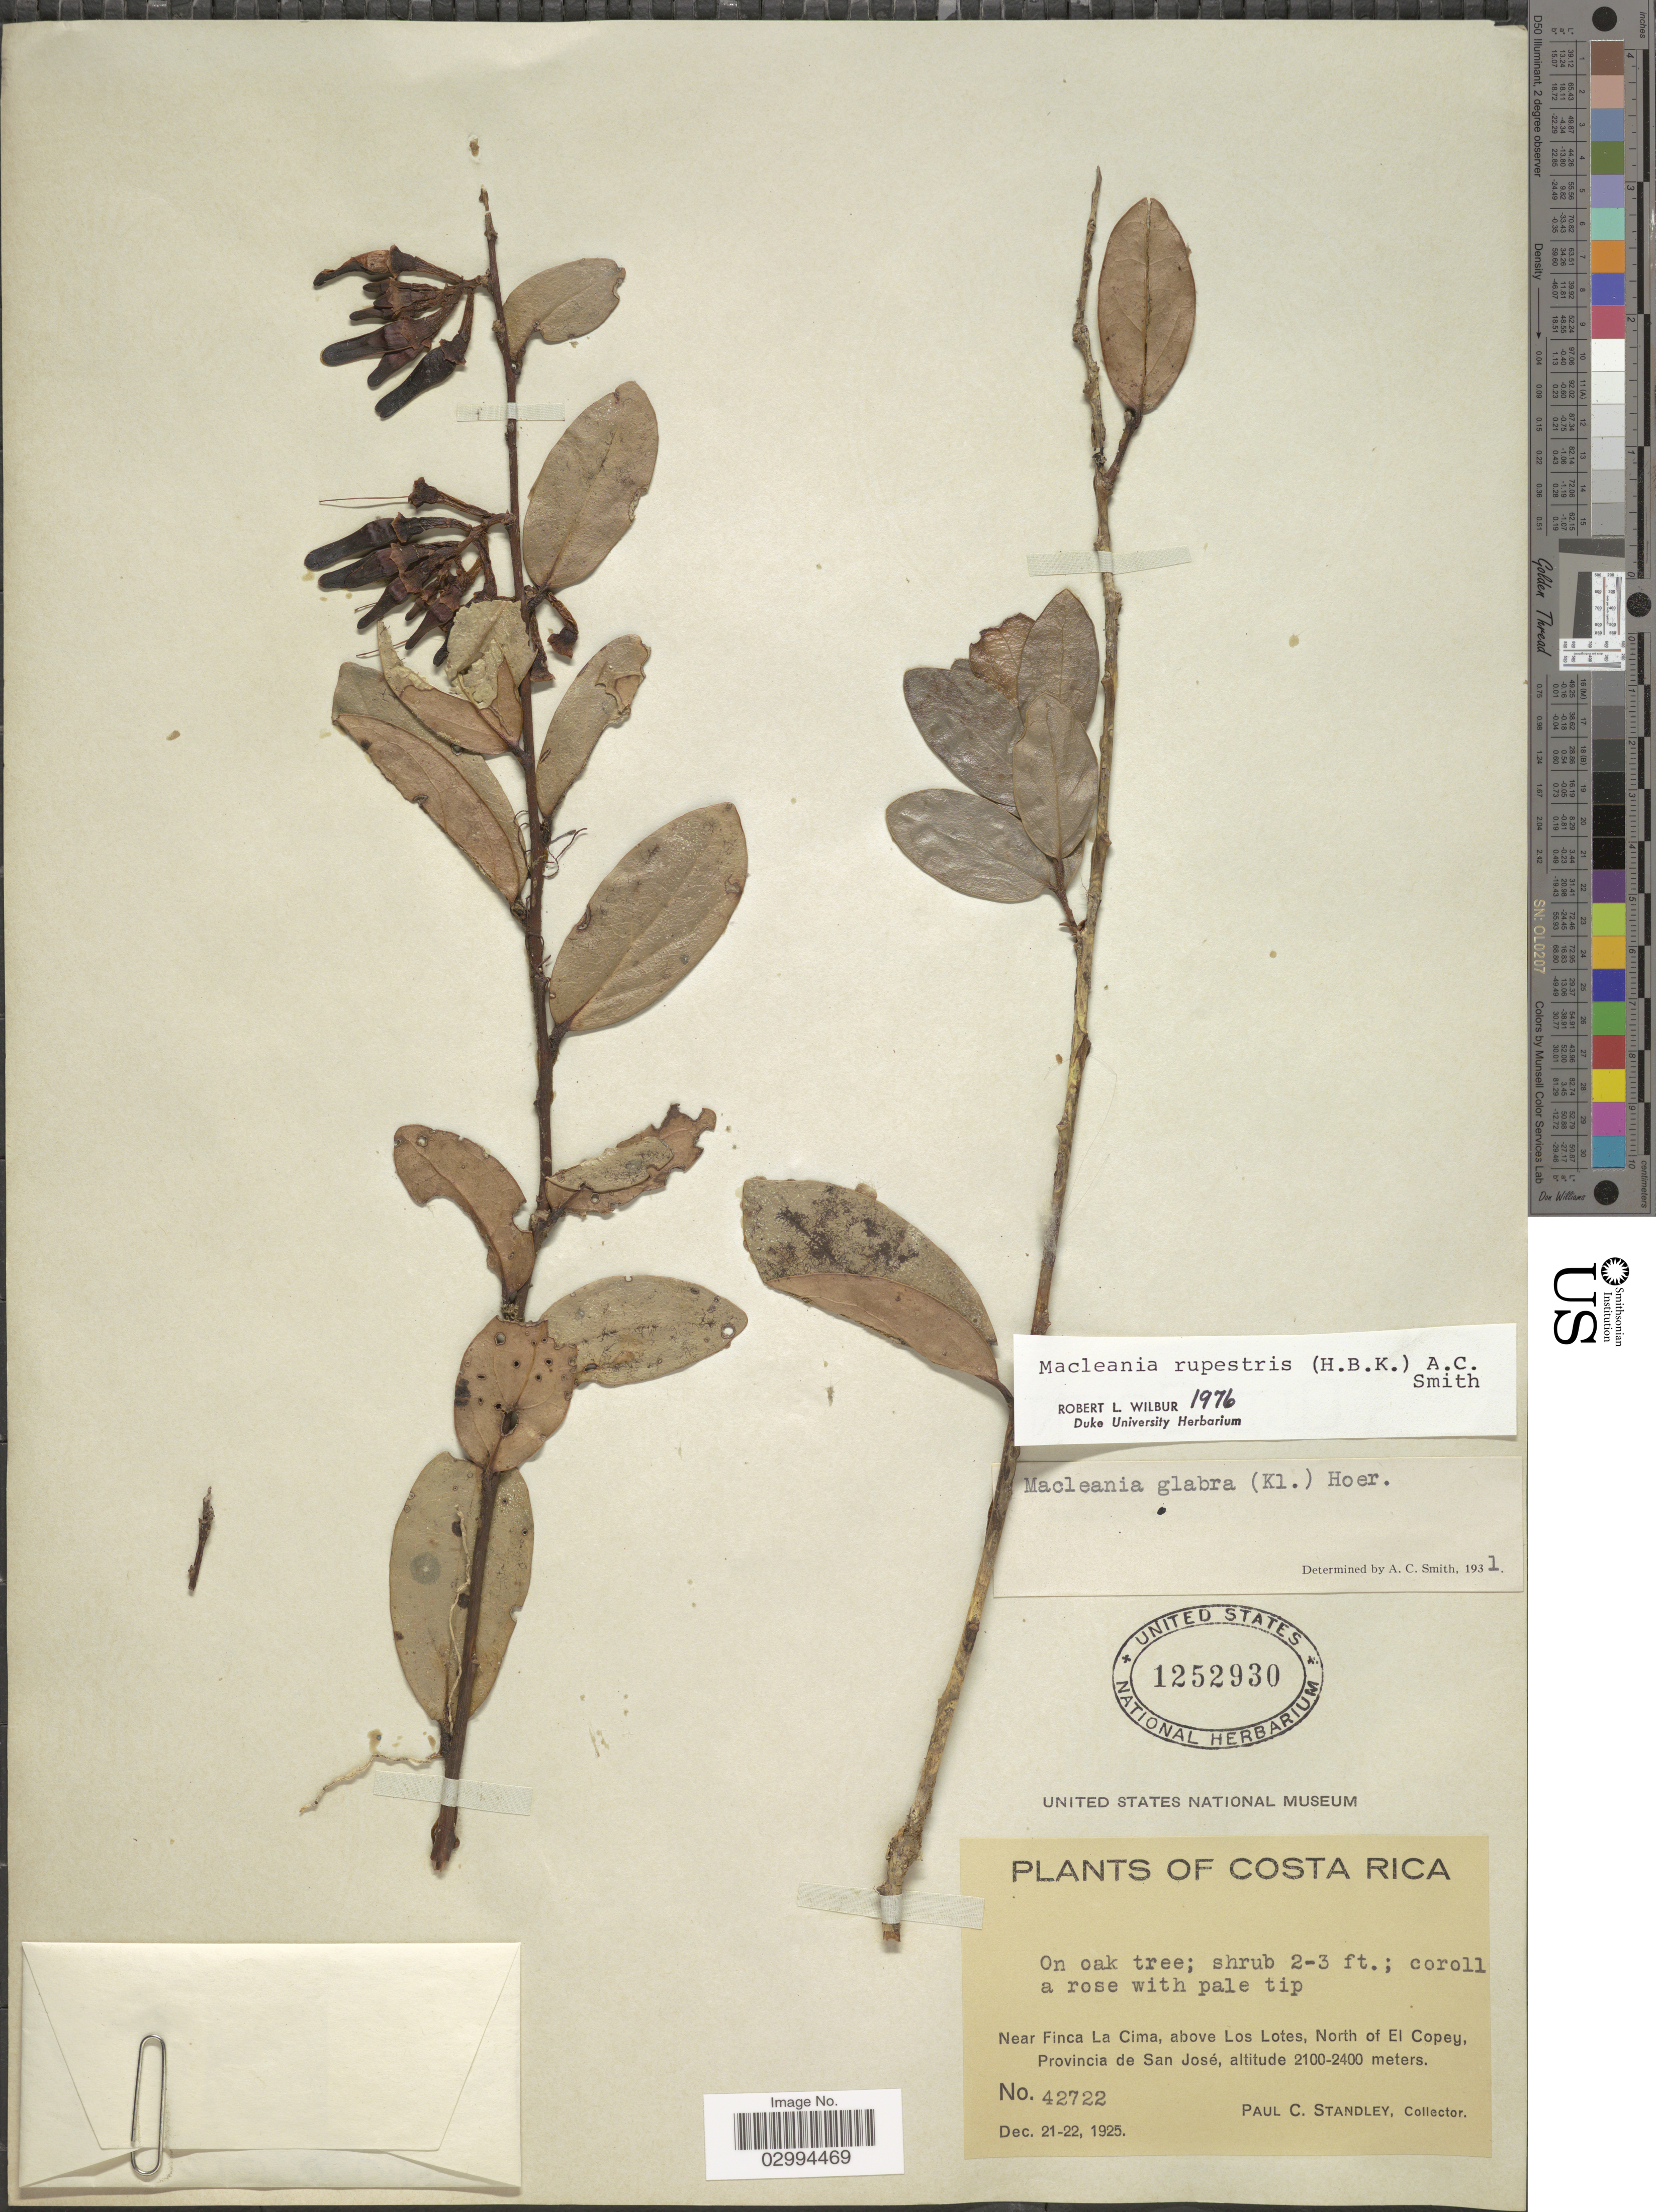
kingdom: Plantae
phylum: Tracheophyta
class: Magnoliopsida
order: Ericales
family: Ericaceae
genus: Macleania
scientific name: Macleania rupestris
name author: (Kunth) A.C. Sm.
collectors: P. C. Standley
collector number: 42722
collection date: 1925-12-21/1925-12-22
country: Costa Rica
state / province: San José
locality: Near Finca La Cima, above Los Lotes, North of El Copey.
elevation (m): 2100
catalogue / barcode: US 1252930